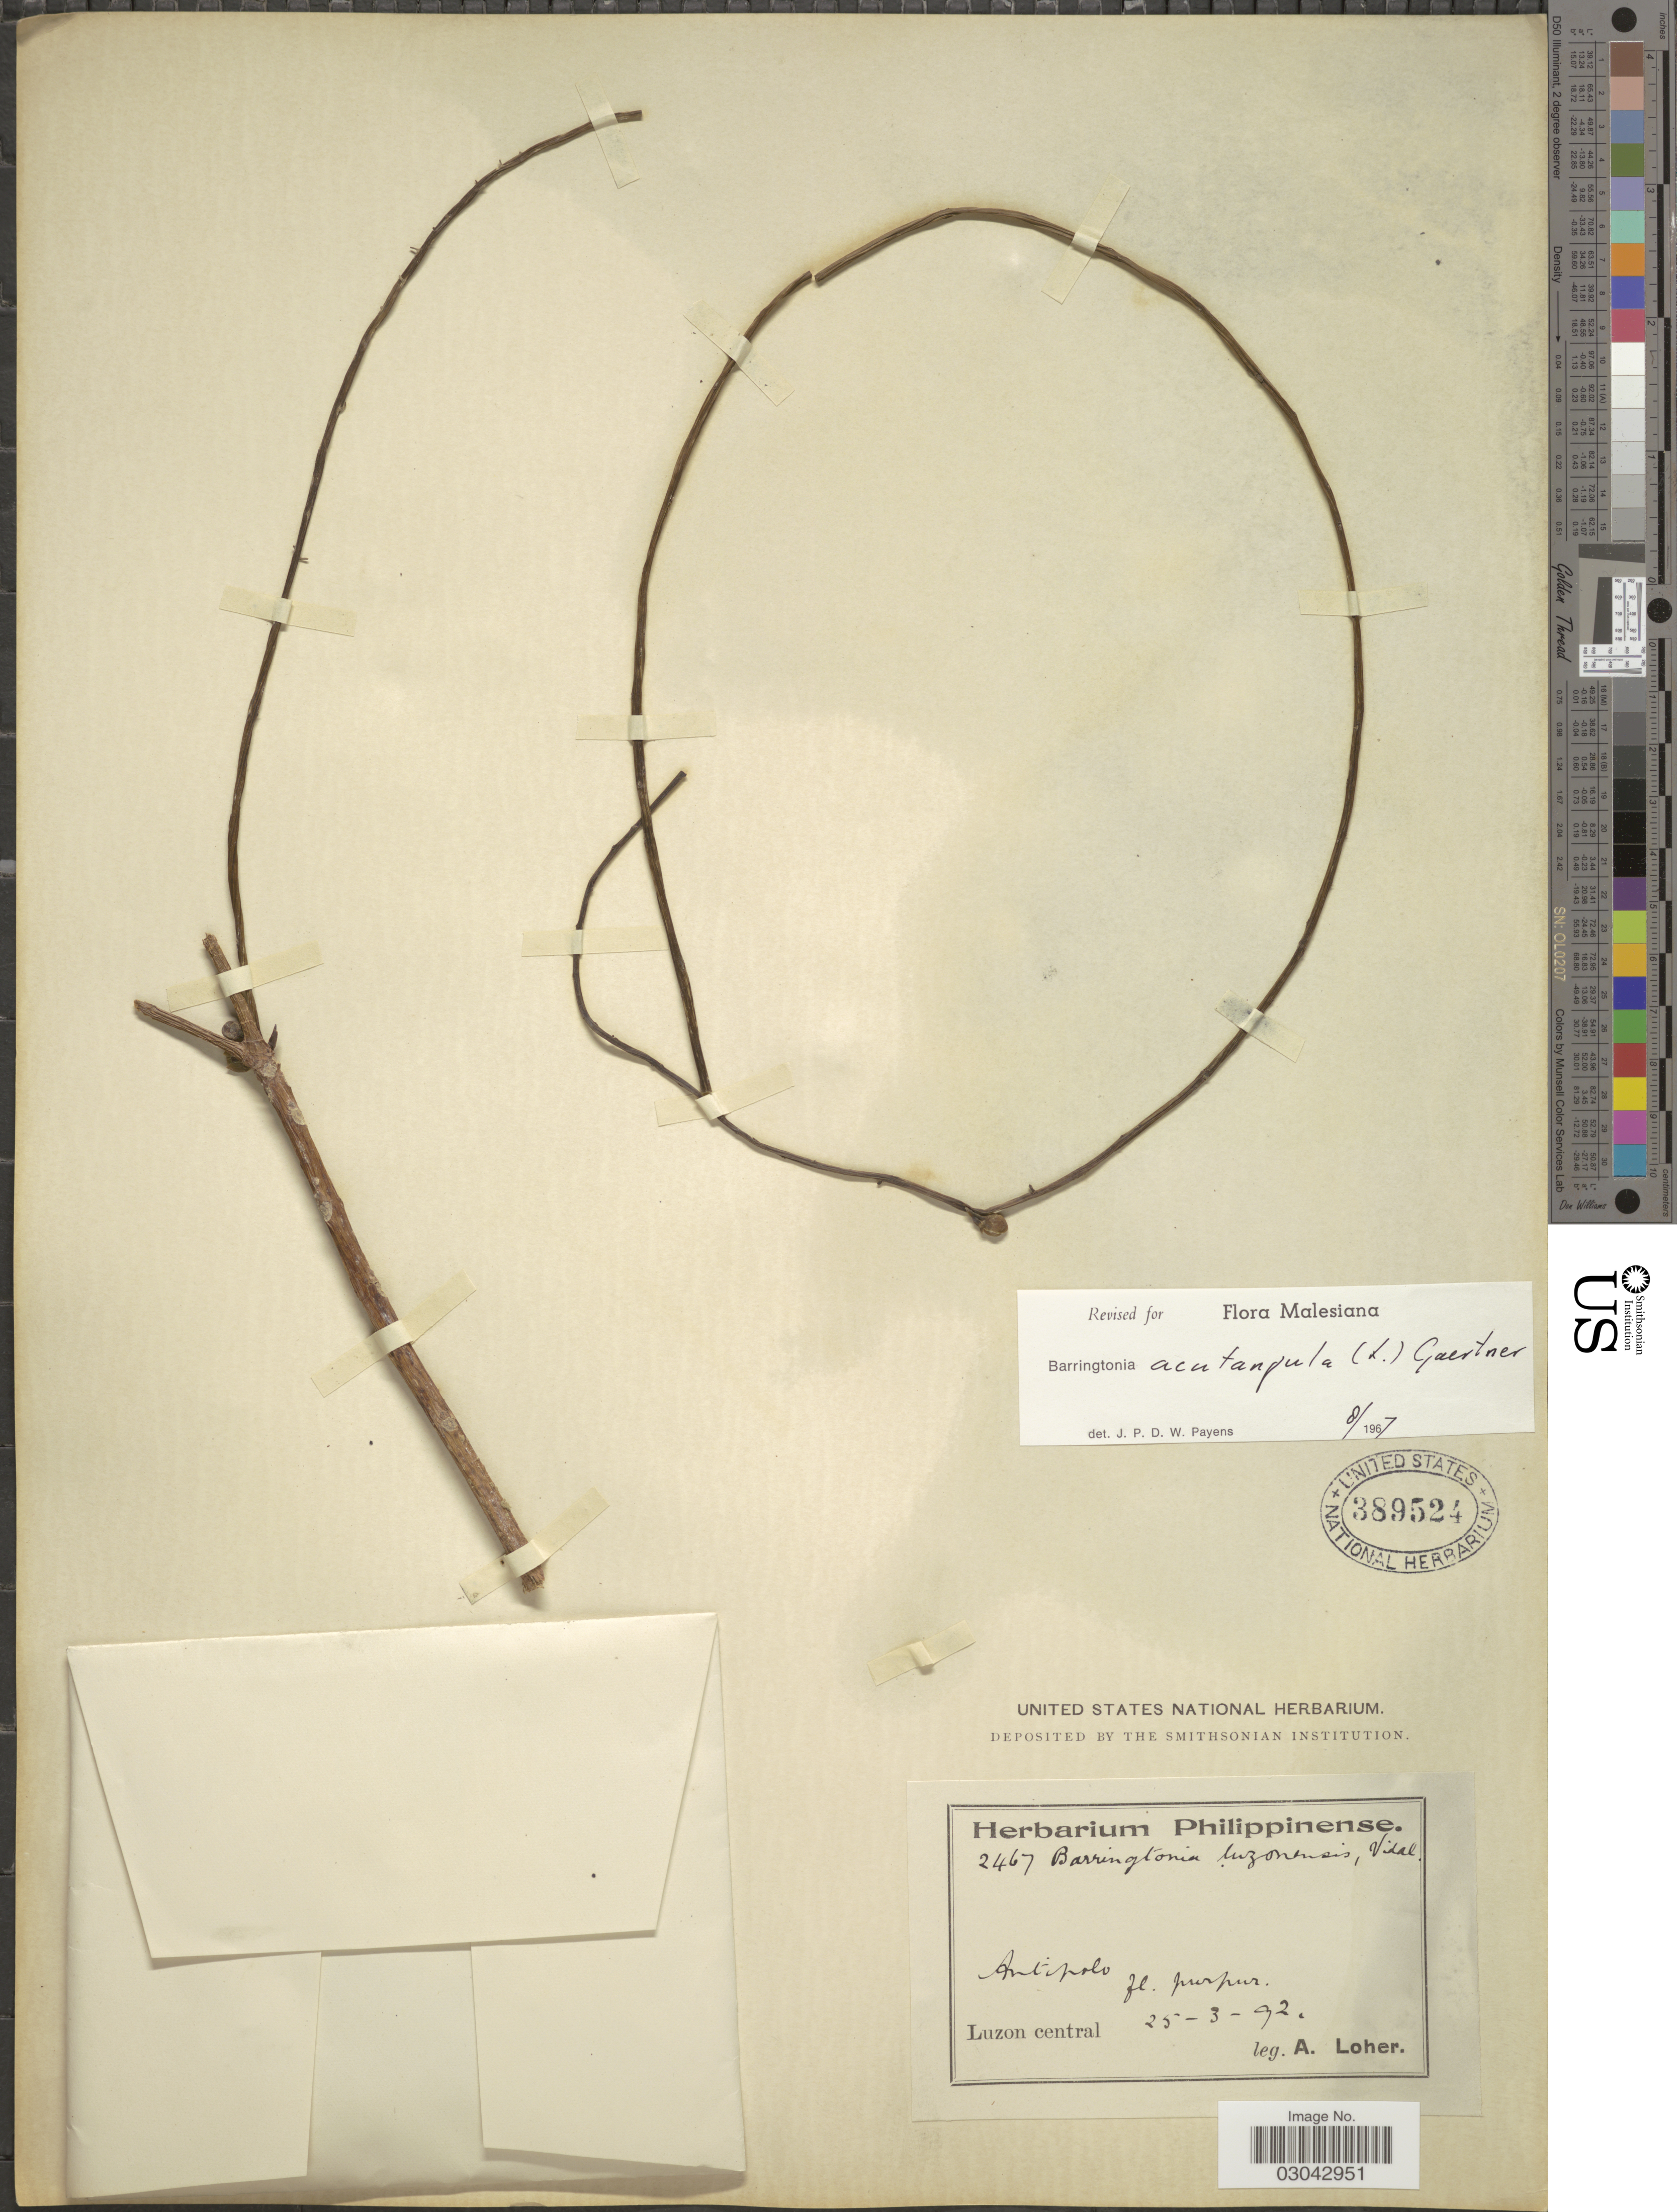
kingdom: Plantae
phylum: Tracheophyta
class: Magnoliopsida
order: Ericales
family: Lecythidaceae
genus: Barringtonia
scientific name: Barringtonia acutangula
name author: (L.) Gaertn.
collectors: A. Loher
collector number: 2467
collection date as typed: Transcribed d/m/y: 25/3/92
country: Philippines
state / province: Central Luzon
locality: Antipolo, Luzon central.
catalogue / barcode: US 389524